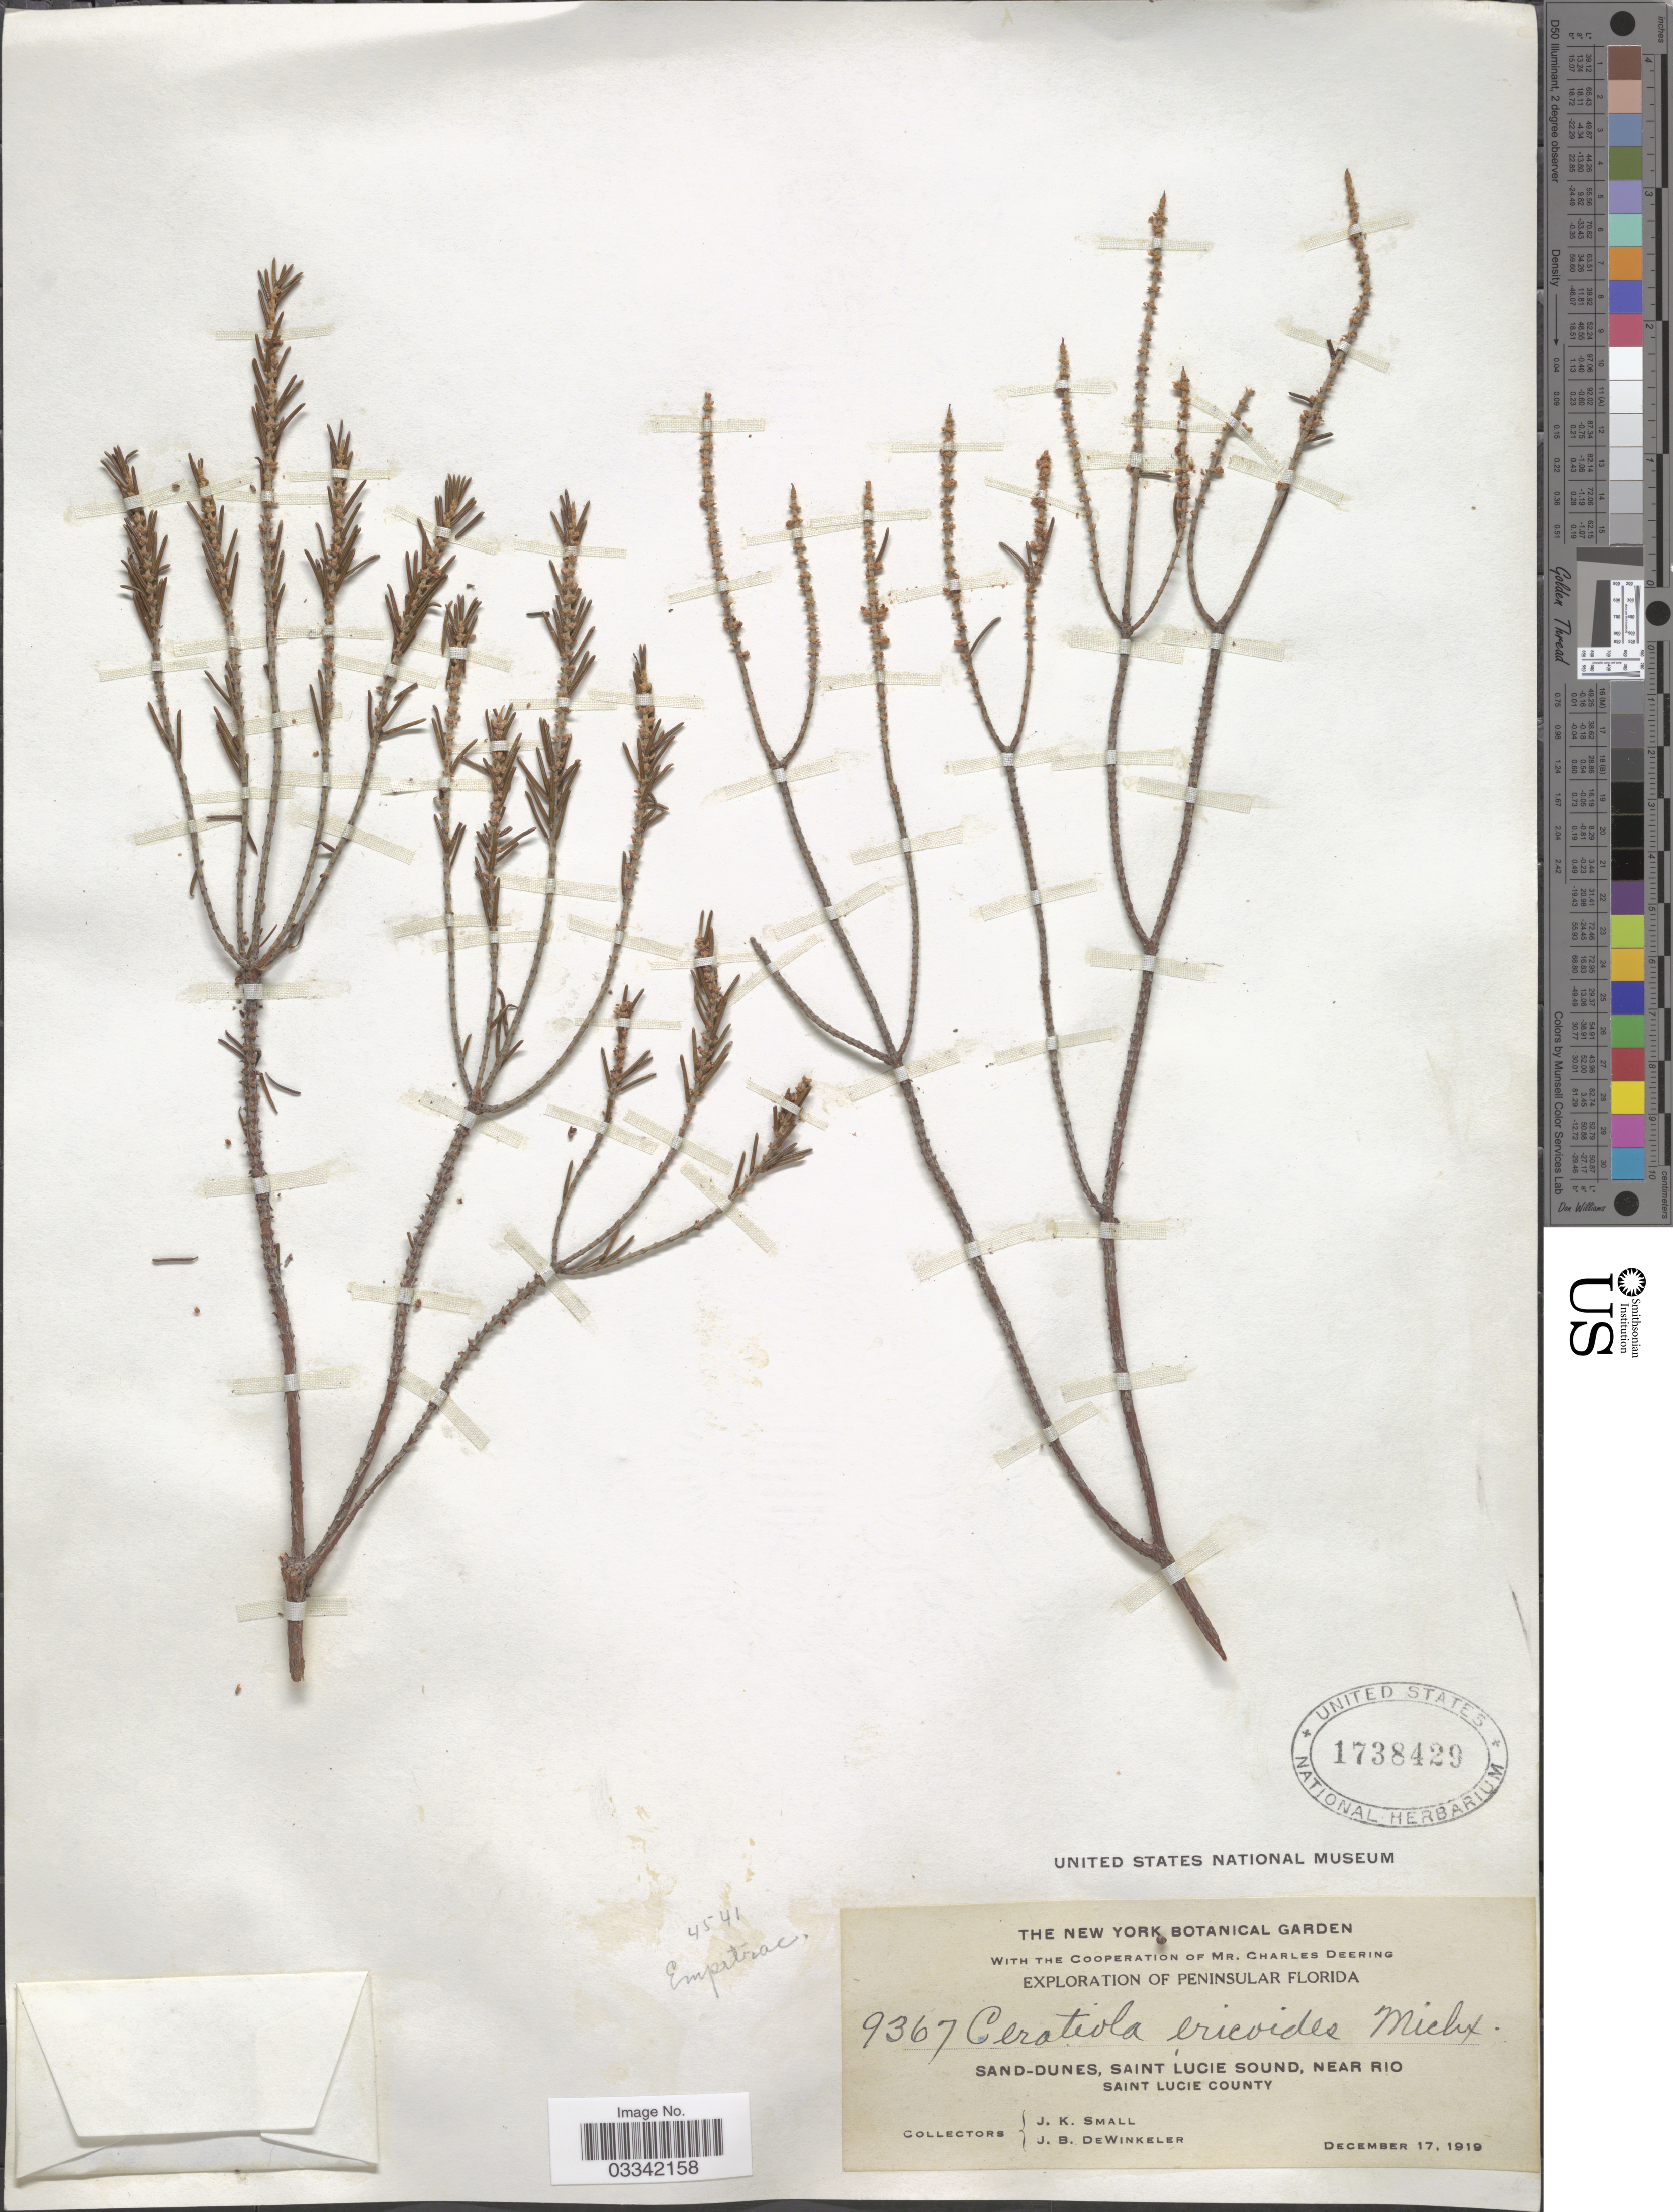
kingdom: Plantae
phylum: Tracheophyta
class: Magnoliopsida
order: Ericales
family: Ericaceae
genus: Ceratiola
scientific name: Ceratiola ericoides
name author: Michx.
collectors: J. K. Small & J. B. Dewinkeler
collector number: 9367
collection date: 1919-12-17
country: United States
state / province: Florida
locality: Sand dunes, Saint Lucie Sound, Near Rio Saint Lucie County.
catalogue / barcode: US 1738429